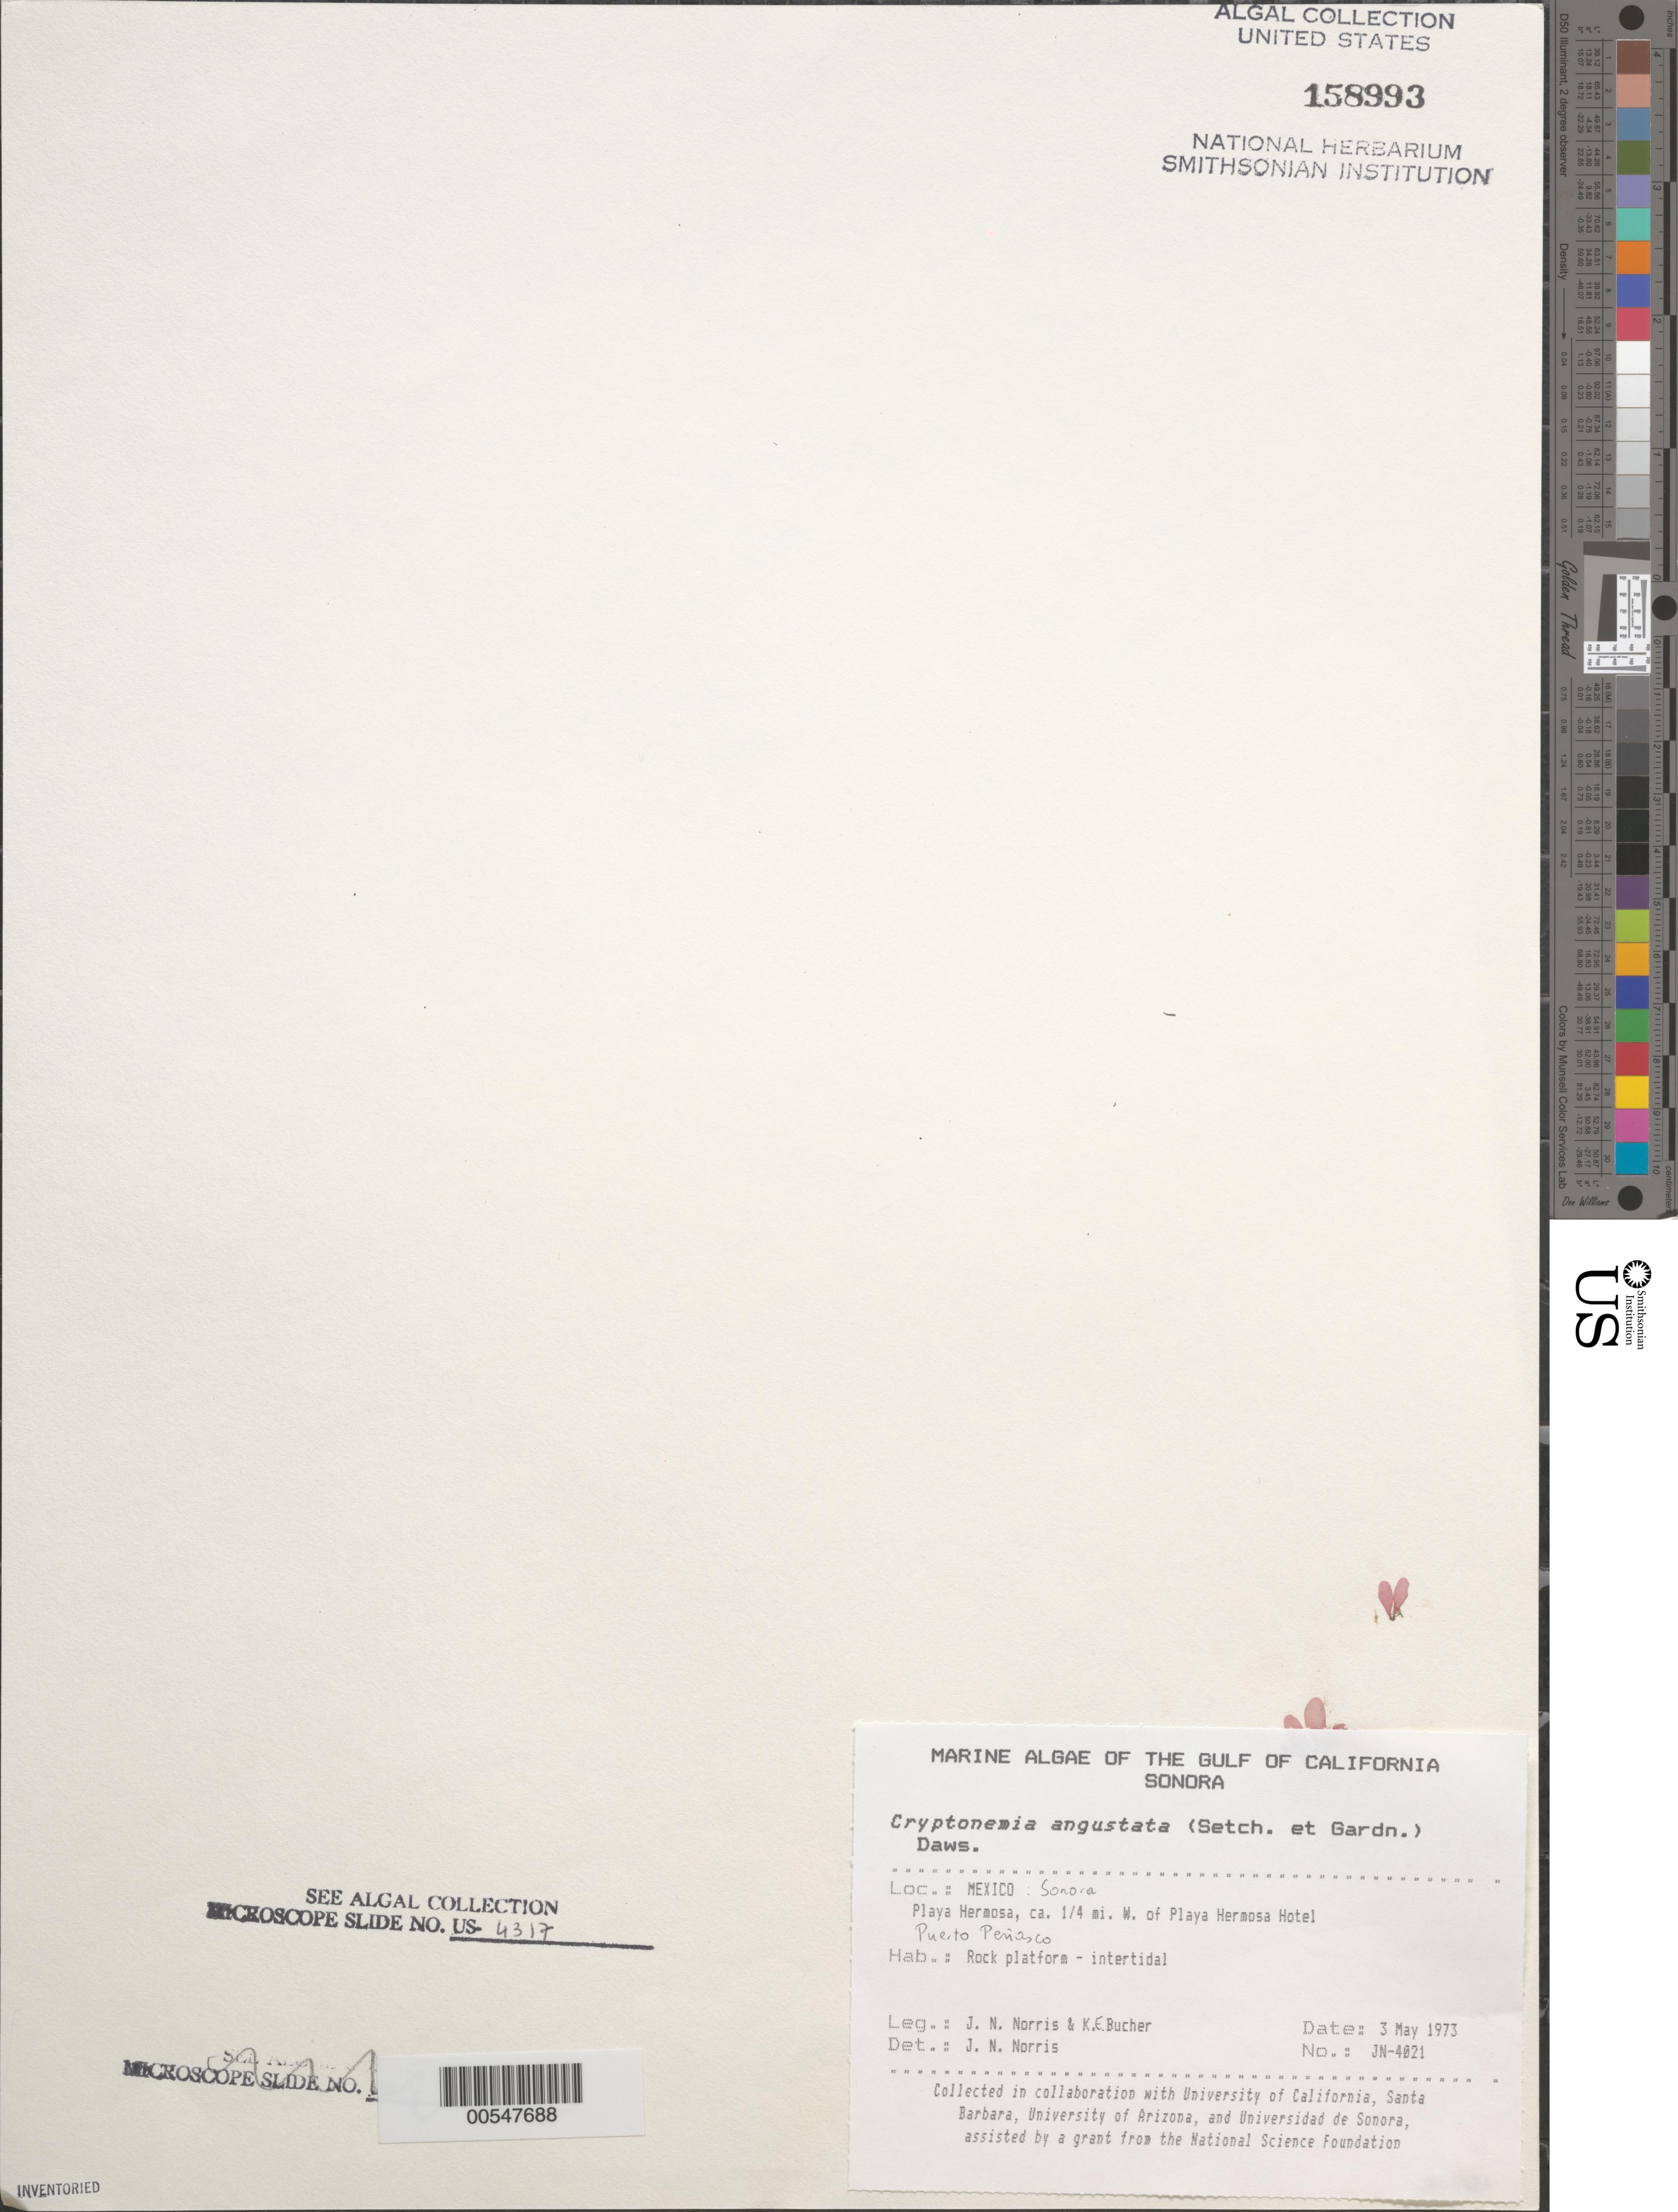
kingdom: Plantae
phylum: Rhodophyta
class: Florideophyceae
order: Halymeniales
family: Halymeniaceae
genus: Cryptonemia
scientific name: Cryptonemia angustata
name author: Okamura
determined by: Norris, James N.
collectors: J. N. Norris & K. E. Bucher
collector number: JN-4021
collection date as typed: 03 May 1973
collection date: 1973-05-03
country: Mexico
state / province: Sonora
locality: Playa Hermosa, Puerto Penasco, ca. 0.25 mile west of Playa Hermosa Hotel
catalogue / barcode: US 158993